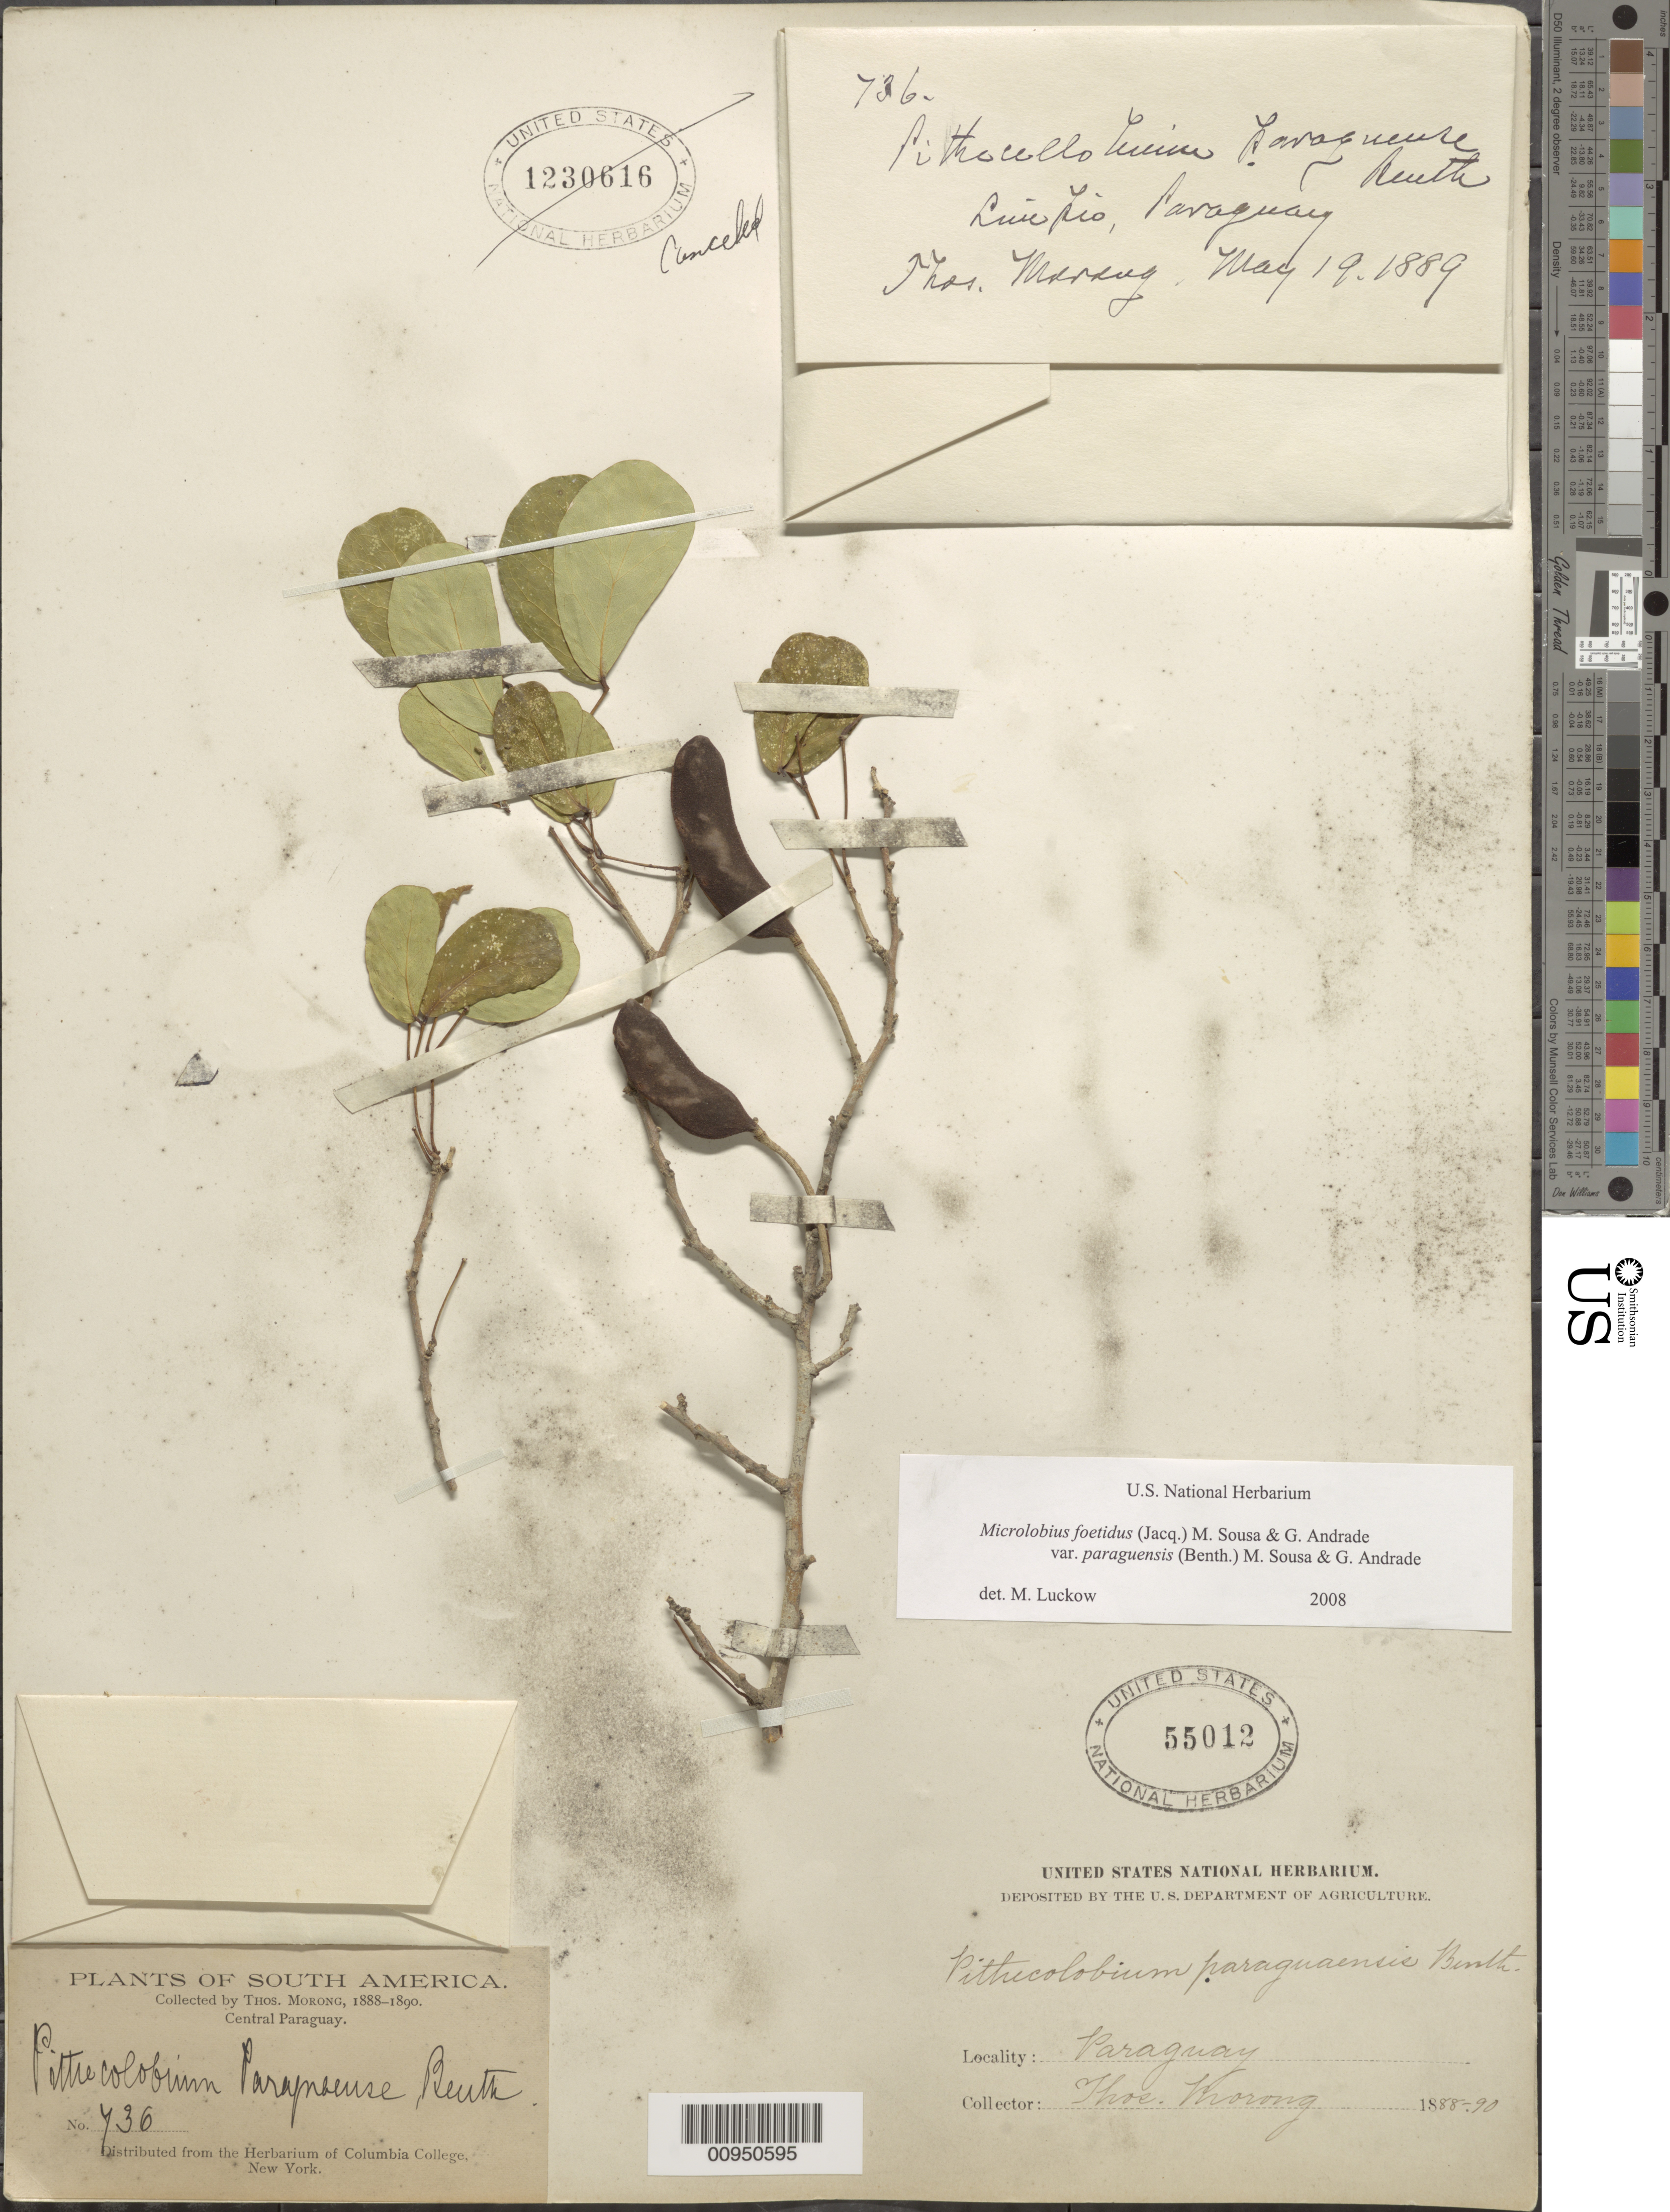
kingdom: Plantae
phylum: Tracheophyta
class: Magnoliopsida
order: Fabales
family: Fabaceae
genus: Microlobius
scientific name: Microlobius foetidus subsp. paraguensis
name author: (Benth.) M. Sousa & G. Andrade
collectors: T. Morong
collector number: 736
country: Paraguay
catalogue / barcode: US 55012